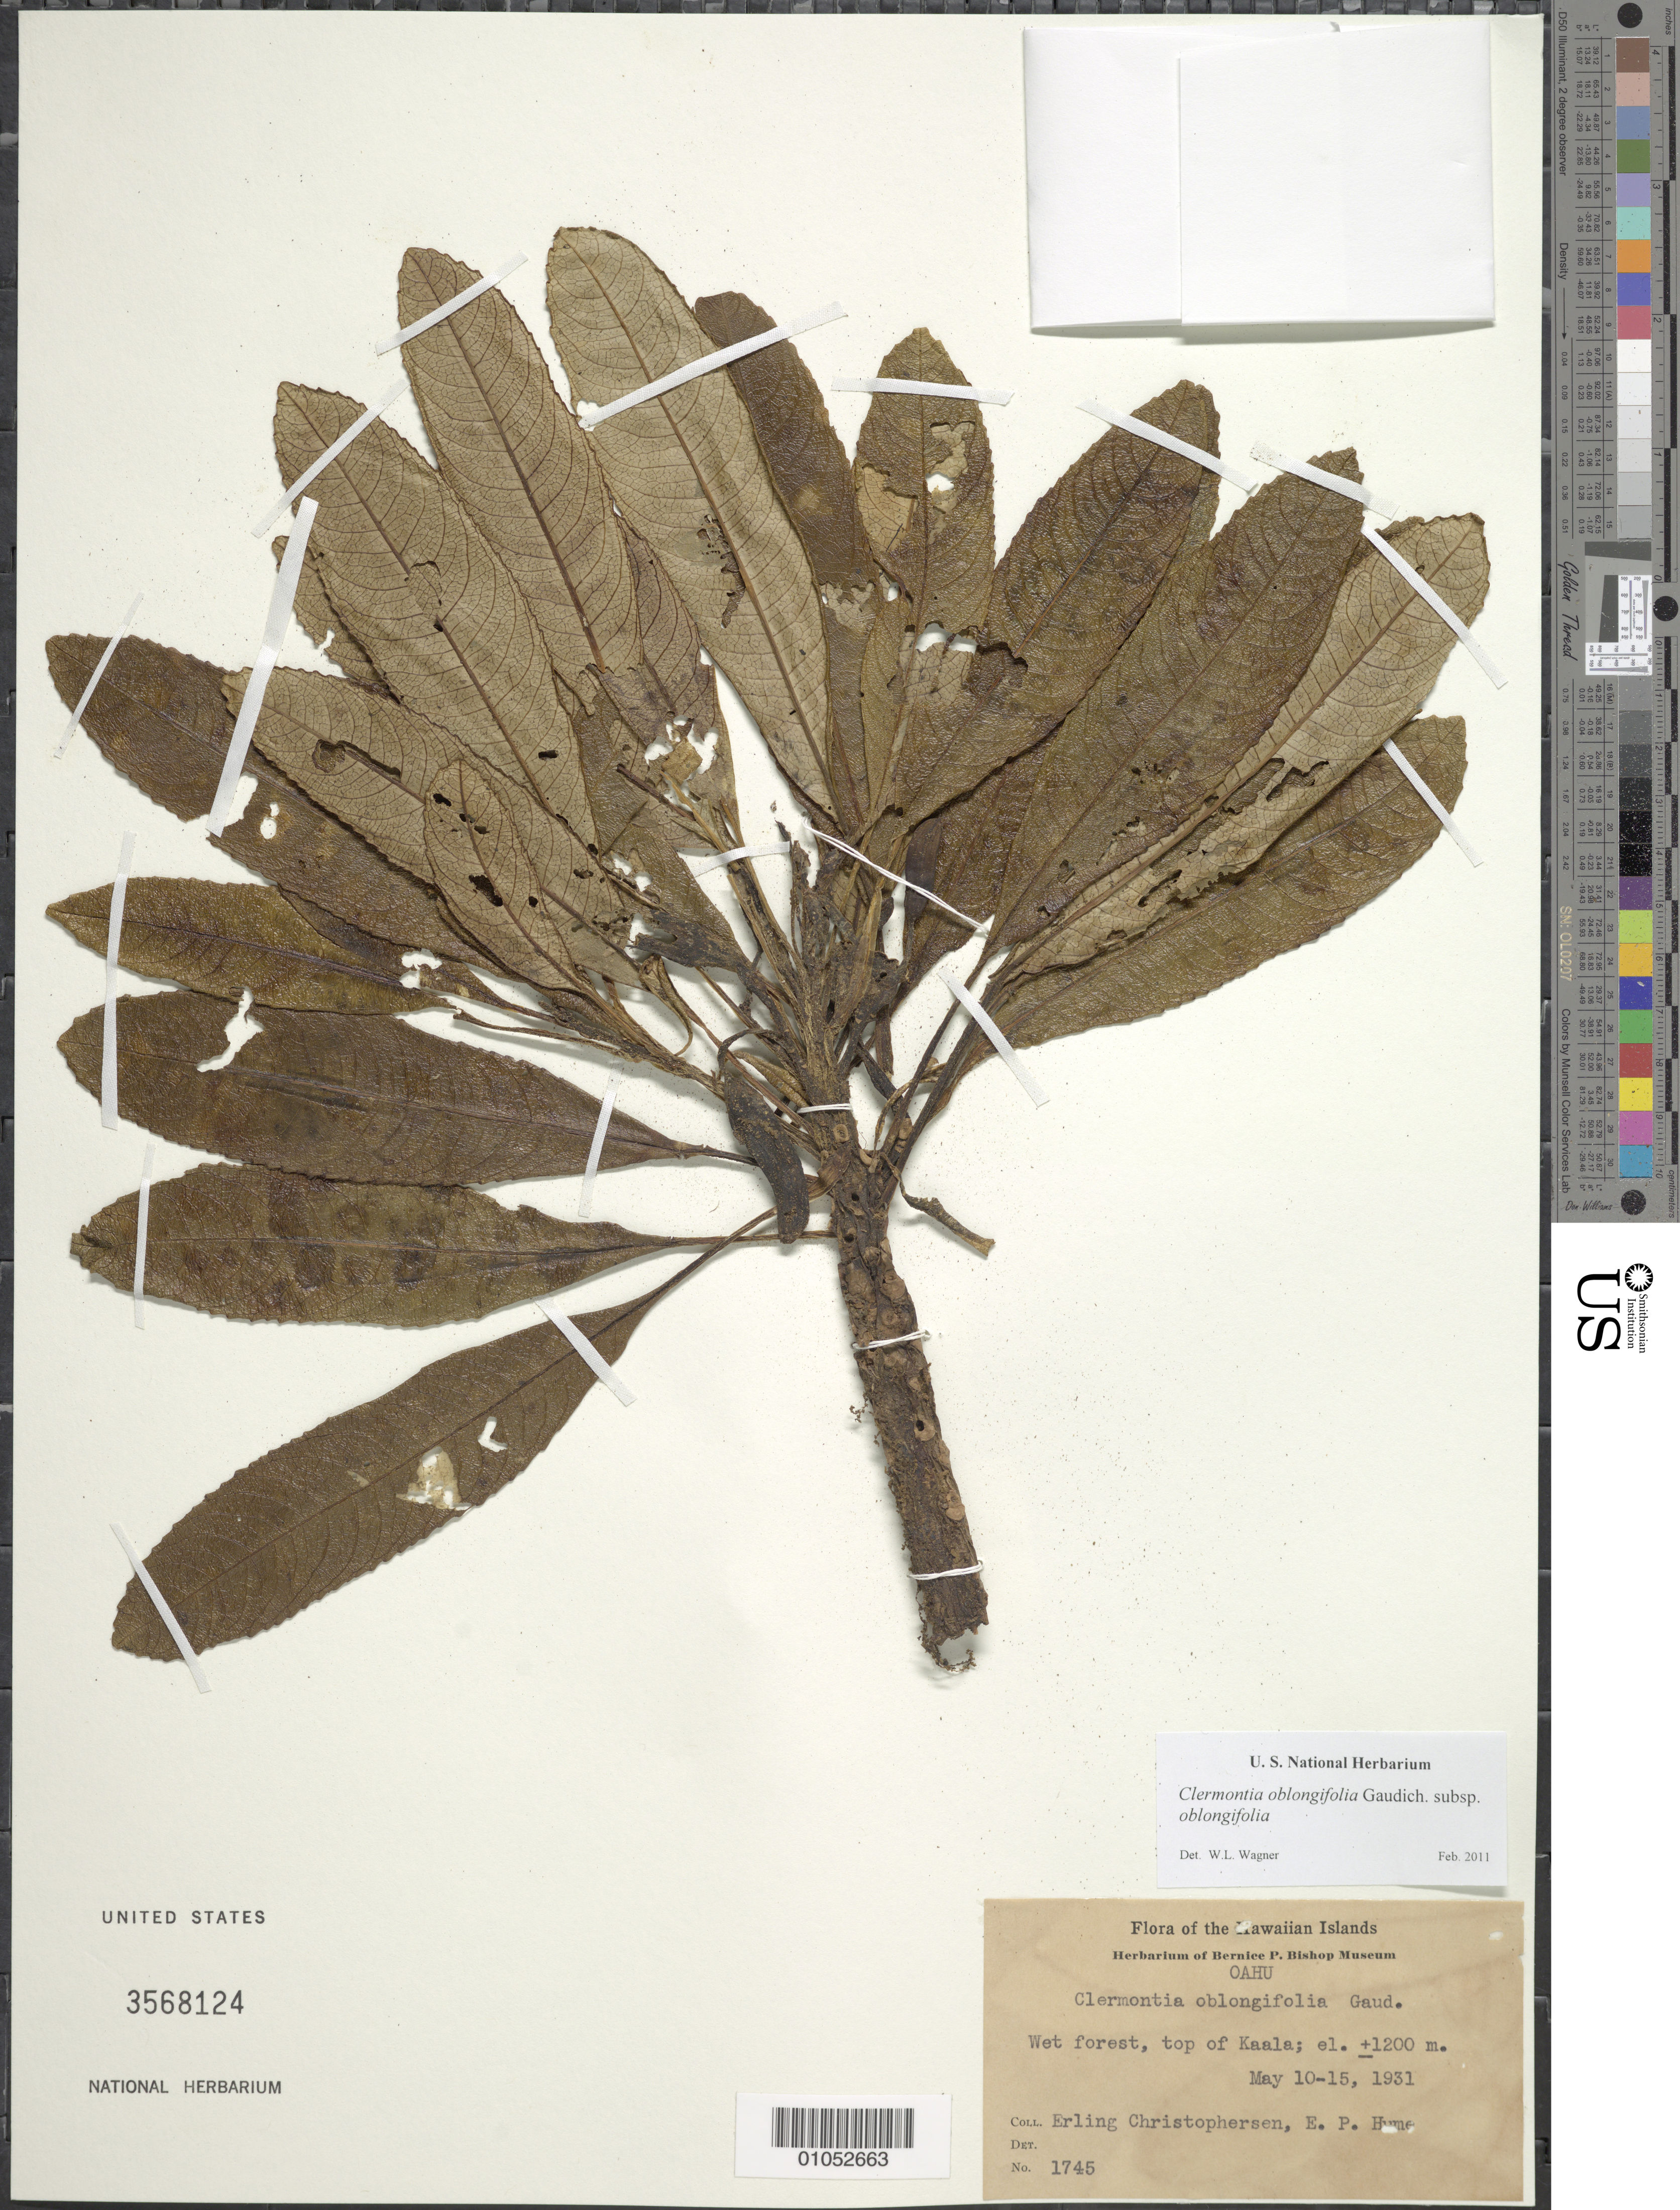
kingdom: Plantae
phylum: Tracheophyta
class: Magnoliopsida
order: Asterales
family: Campanulaceae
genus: Clermontia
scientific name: Clermontia oblongifolia subsp. oblongifolia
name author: Gaudich.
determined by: Wagner, W. L., (BOT), Smithsonian Institution - National Museum of Natural History (UNITED STATES)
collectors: E. Christophersen & E. Hume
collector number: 1745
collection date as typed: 10 May 1931 to 15 May 1931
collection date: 1931-05-10/1931-05-15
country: United States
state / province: Hawaii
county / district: Honolulu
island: Oahu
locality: top of Kaala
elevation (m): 366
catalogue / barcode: US 3568124